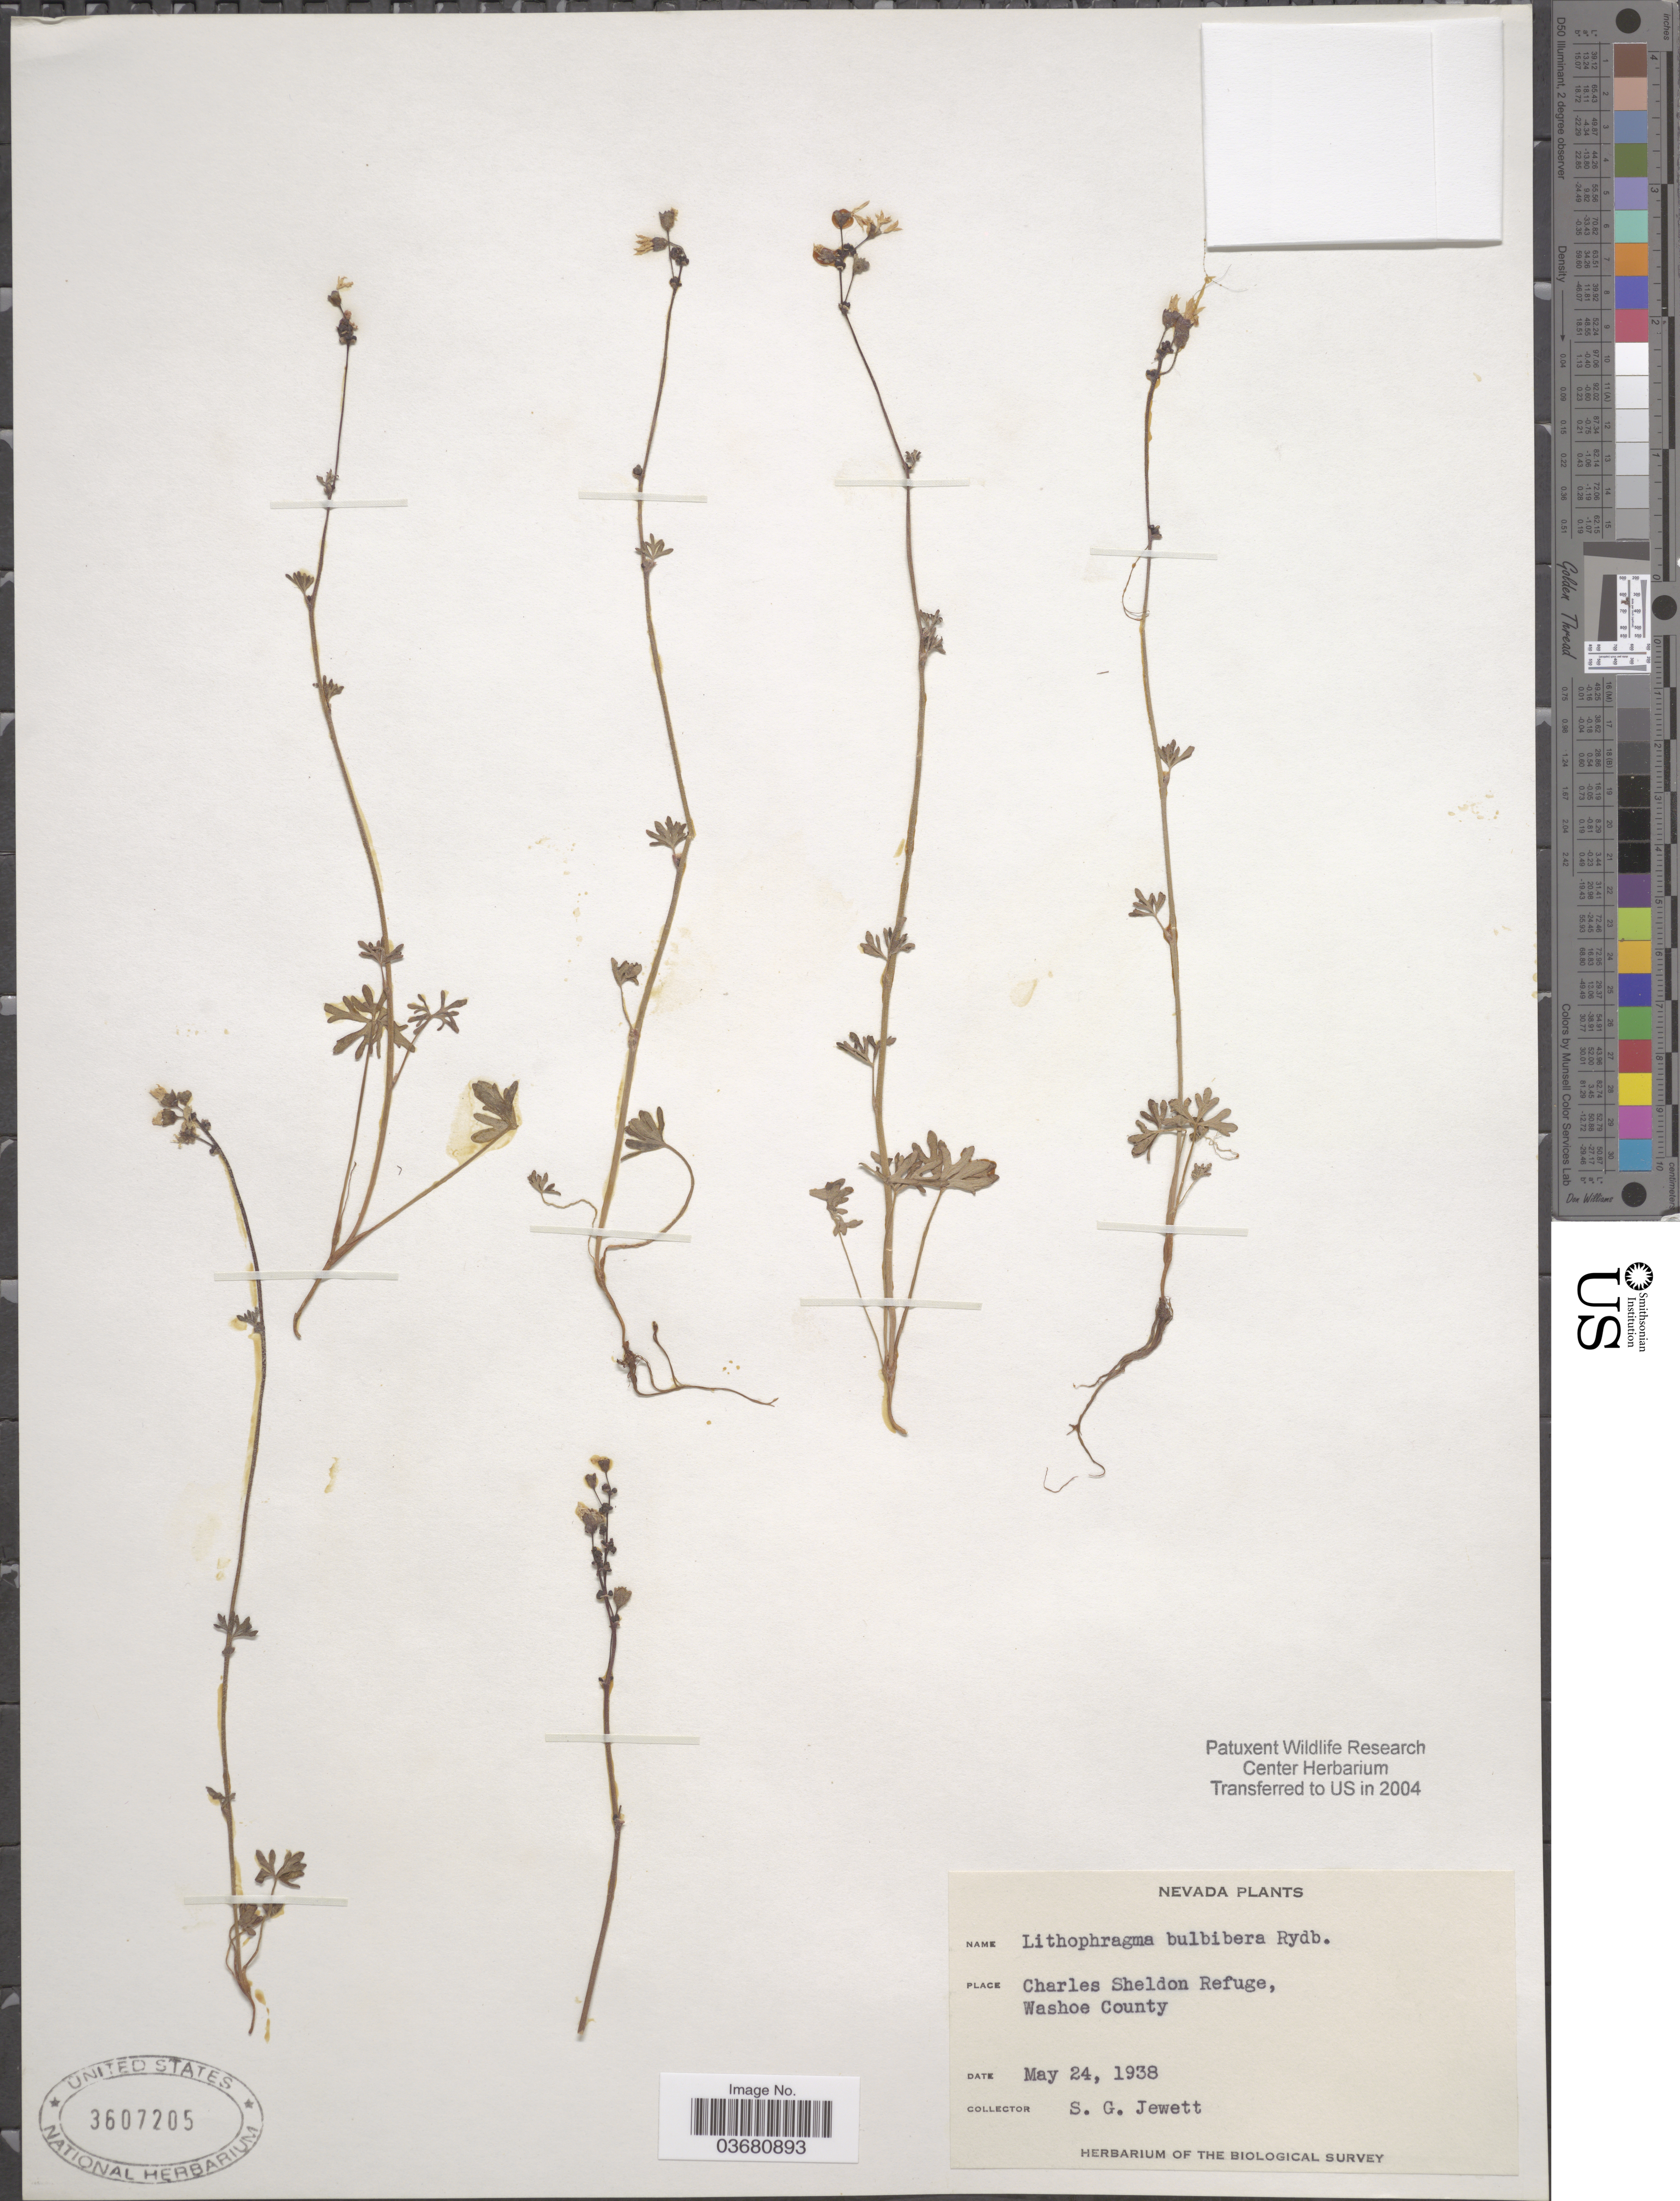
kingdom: Plantae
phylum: Tracheophyta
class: Magnoliopsida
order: Saxifragales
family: Saxifragaceae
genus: Lithophragma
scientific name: Lithophragma glabrum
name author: Nutt.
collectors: S. Jewett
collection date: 1938-05-24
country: United States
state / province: Nevada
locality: Charles Sheldon Refuge, Washoe County. The Biological Survey.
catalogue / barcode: US 3607205